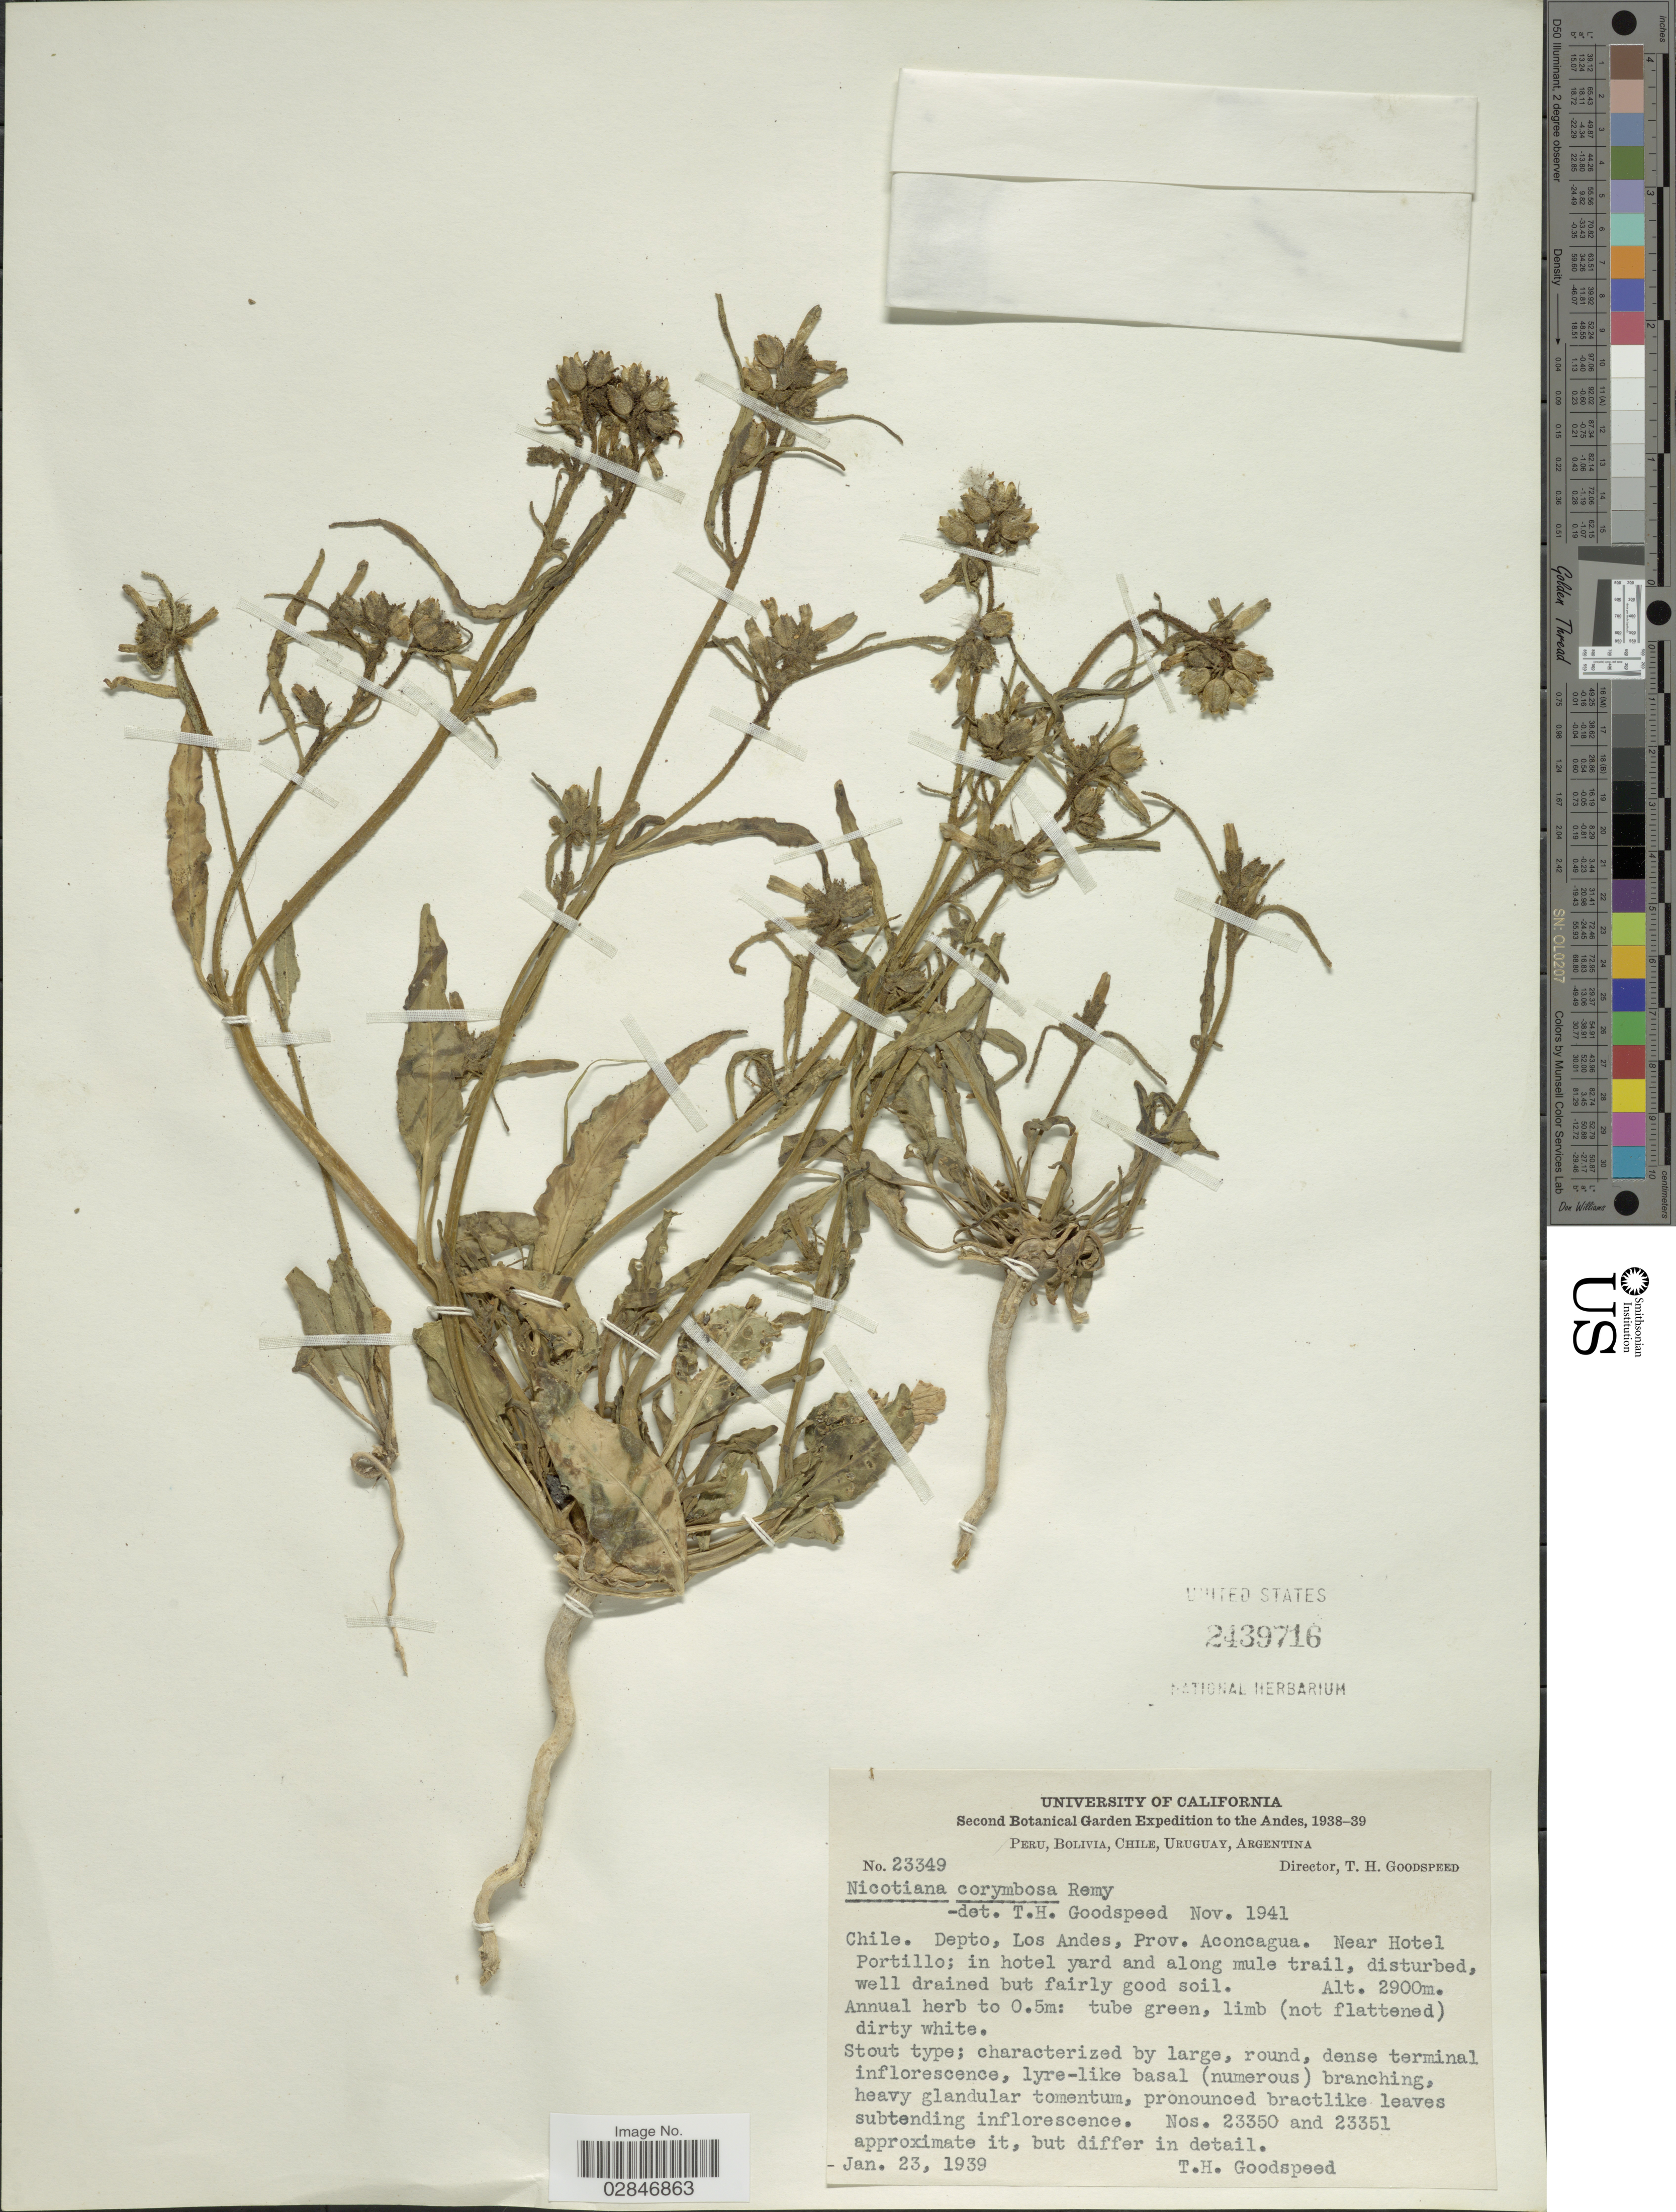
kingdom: Plantae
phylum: Tracheophyta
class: Magnoliopsida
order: Solanales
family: Solanaceae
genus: Nicotiana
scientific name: Nicotiana corymbosa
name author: J. Rémy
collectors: T. Goodspeed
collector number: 23349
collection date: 1939-01-23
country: Chile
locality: The Andes, Depto. Los Andes, Prov. Aconcagua. Near Hotel Portillo.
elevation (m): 2900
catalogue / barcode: US 2439716